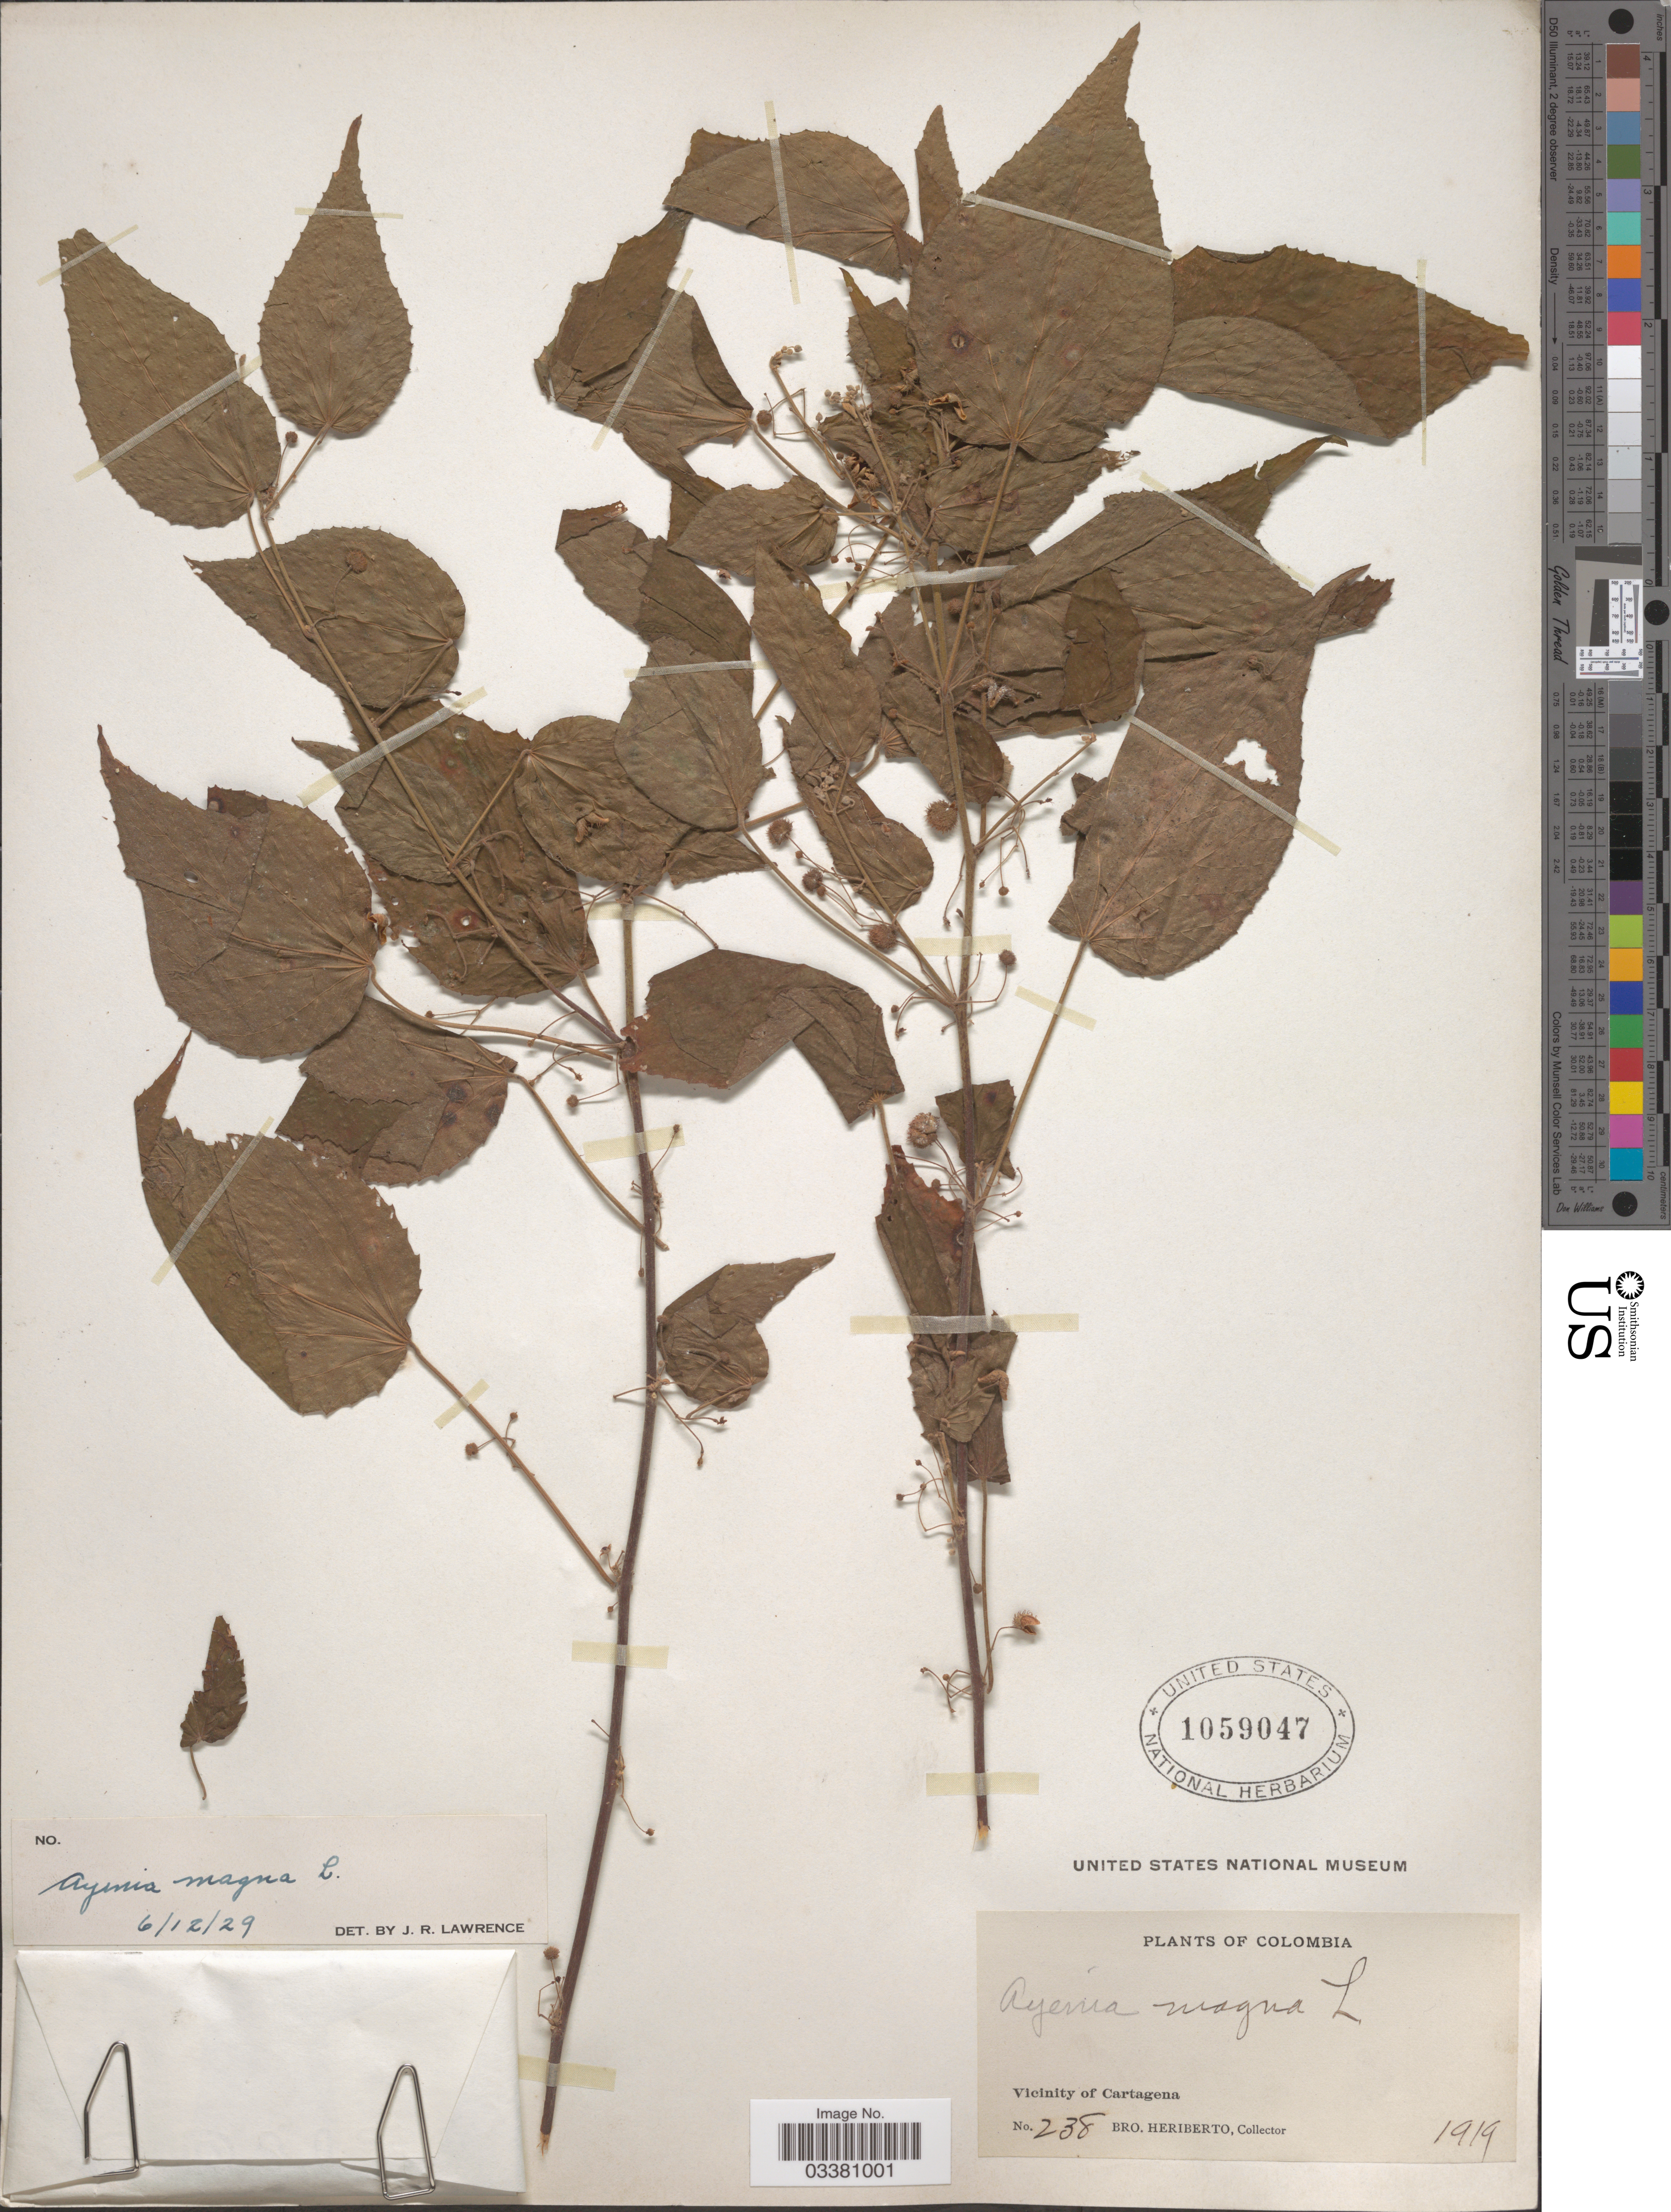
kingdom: Plantae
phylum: Tracheophyta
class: Magnoliopsida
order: Malvales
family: Malvaceae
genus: Ayenia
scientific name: Ayenia magna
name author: L.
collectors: B. Heriberto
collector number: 238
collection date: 1919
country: Colombia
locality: Vicinity of Cartagena.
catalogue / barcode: US 1059047